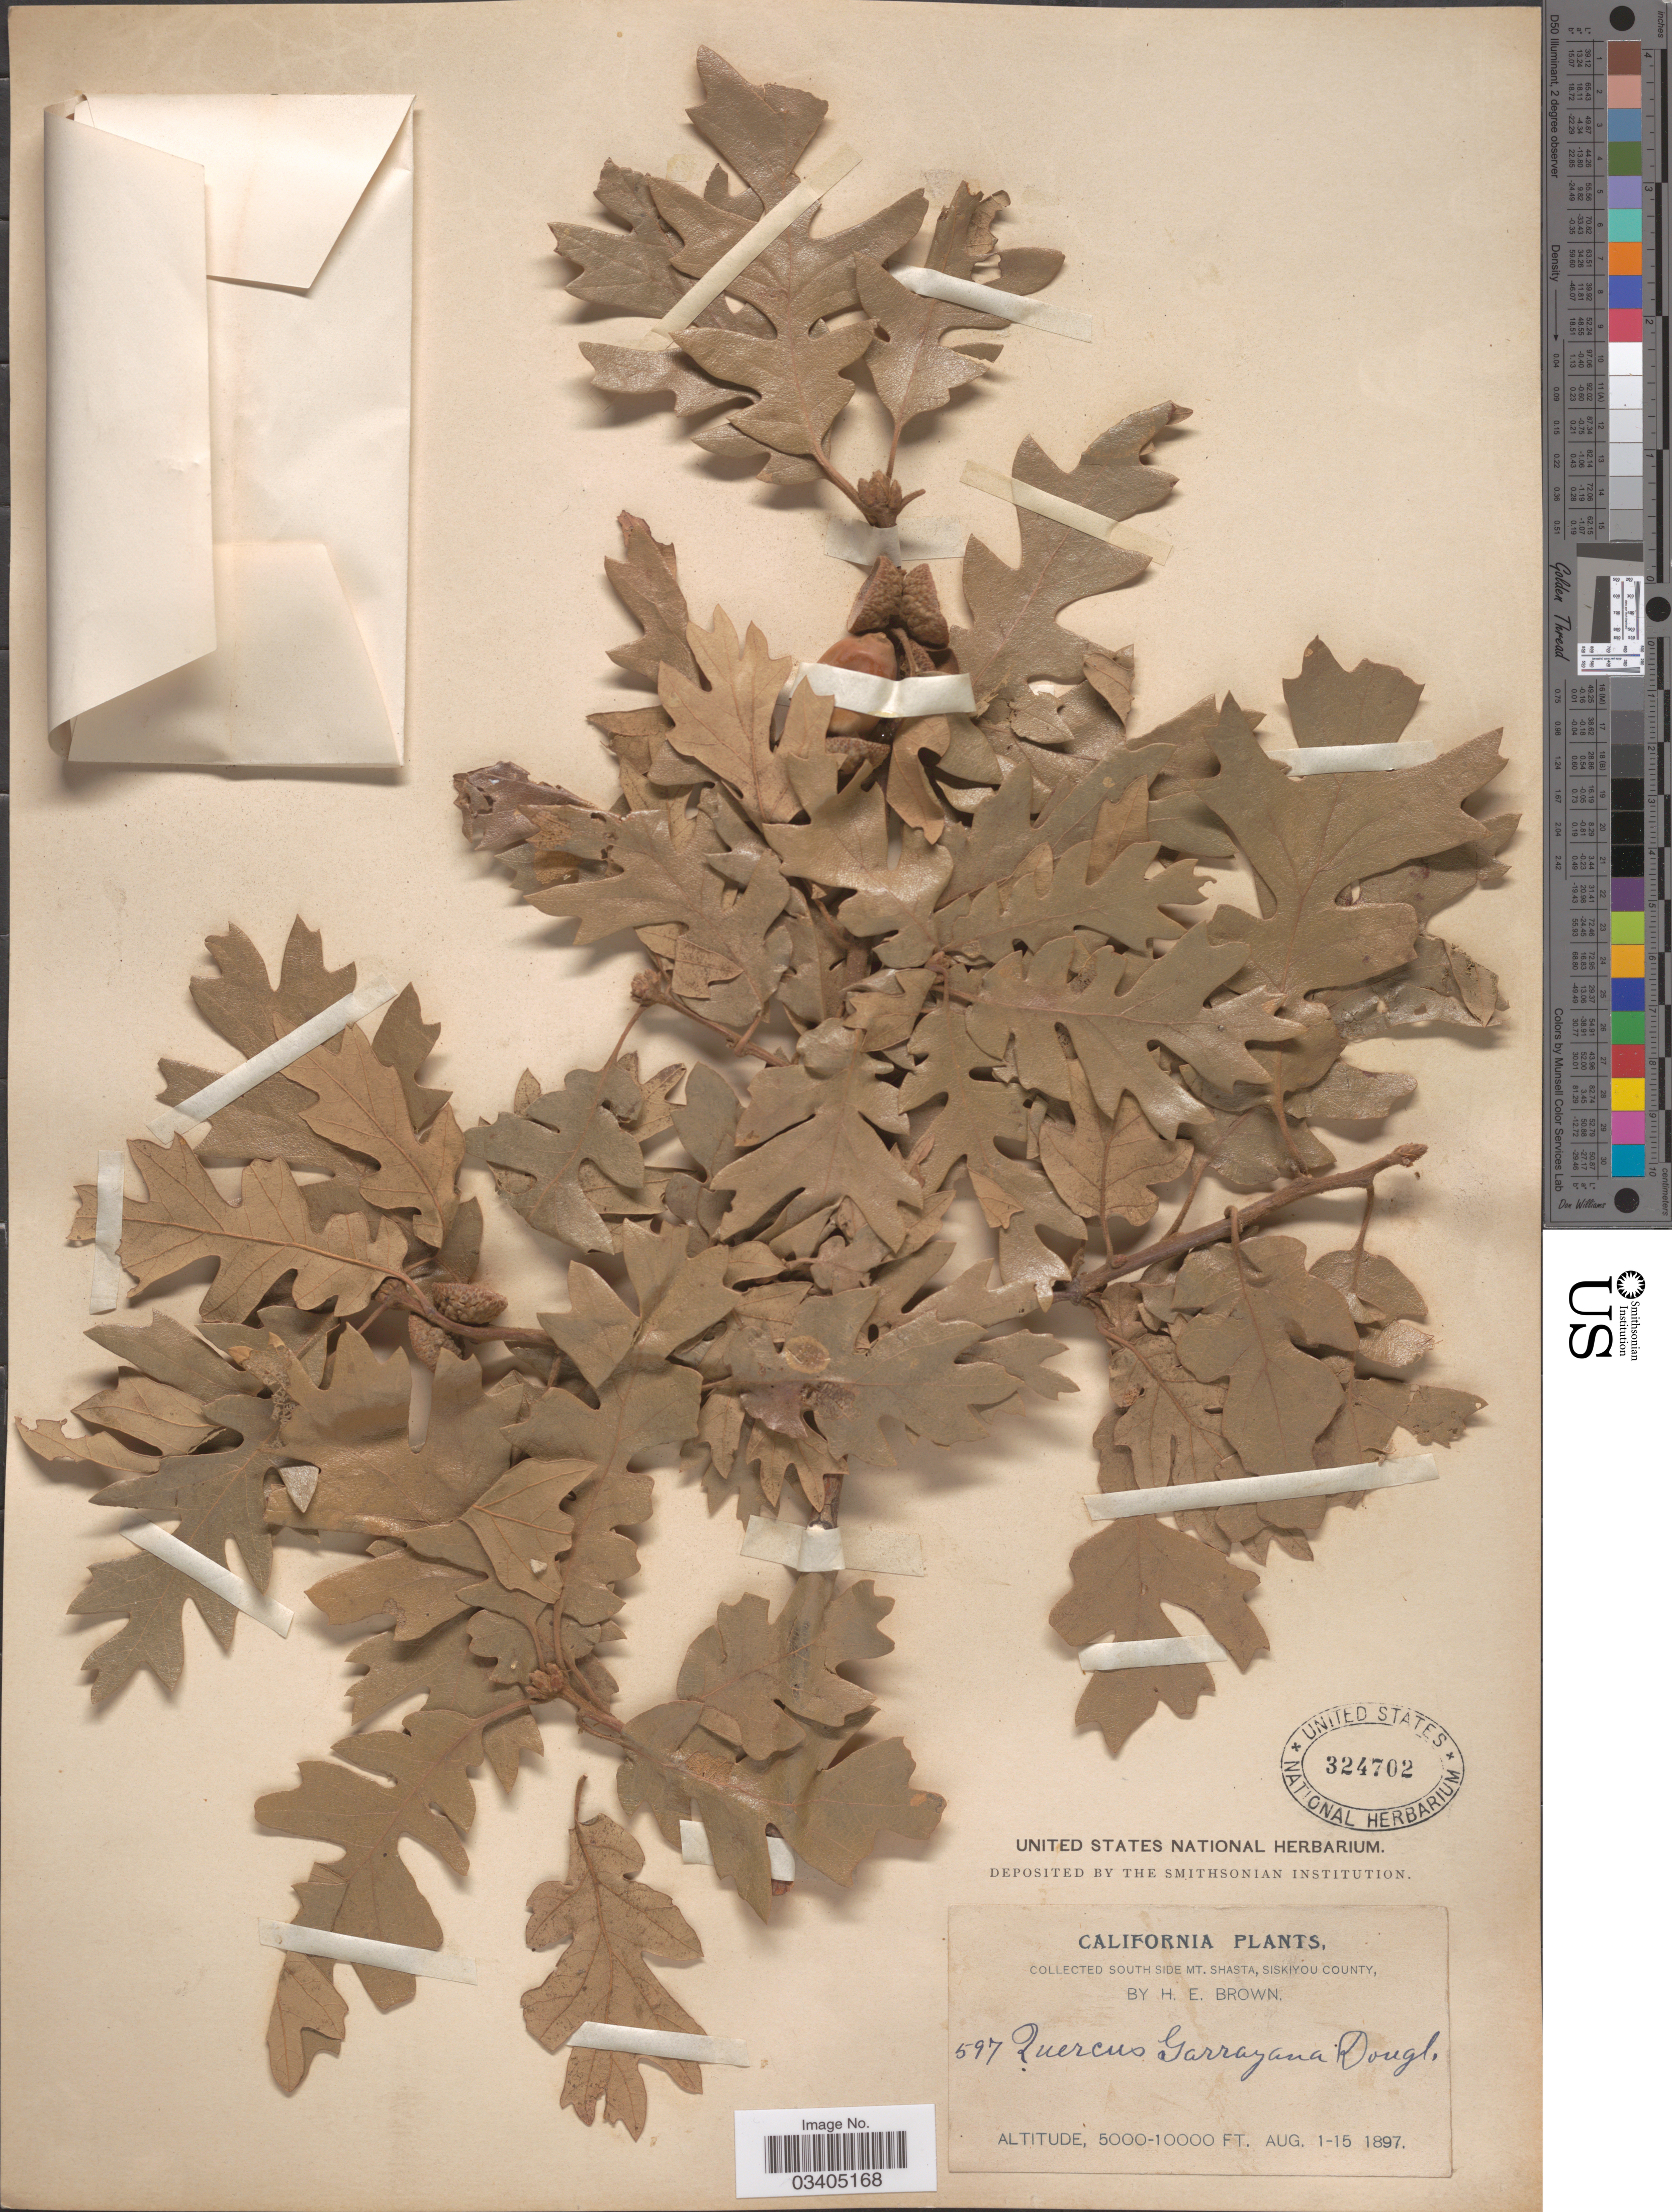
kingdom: Plantae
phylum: Tracheophyta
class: Magnoliopsida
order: Fagales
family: Fagaceae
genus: Quercus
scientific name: Quercus garryana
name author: Douglas ex Hook.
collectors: H. E. Brown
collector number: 597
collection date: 1897-08-01/1897-08-15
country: United States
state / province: California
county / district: Siskiyou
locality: South Side Mt. Shasta, Siskiyou County.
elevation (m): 1524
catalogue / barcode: US 324702